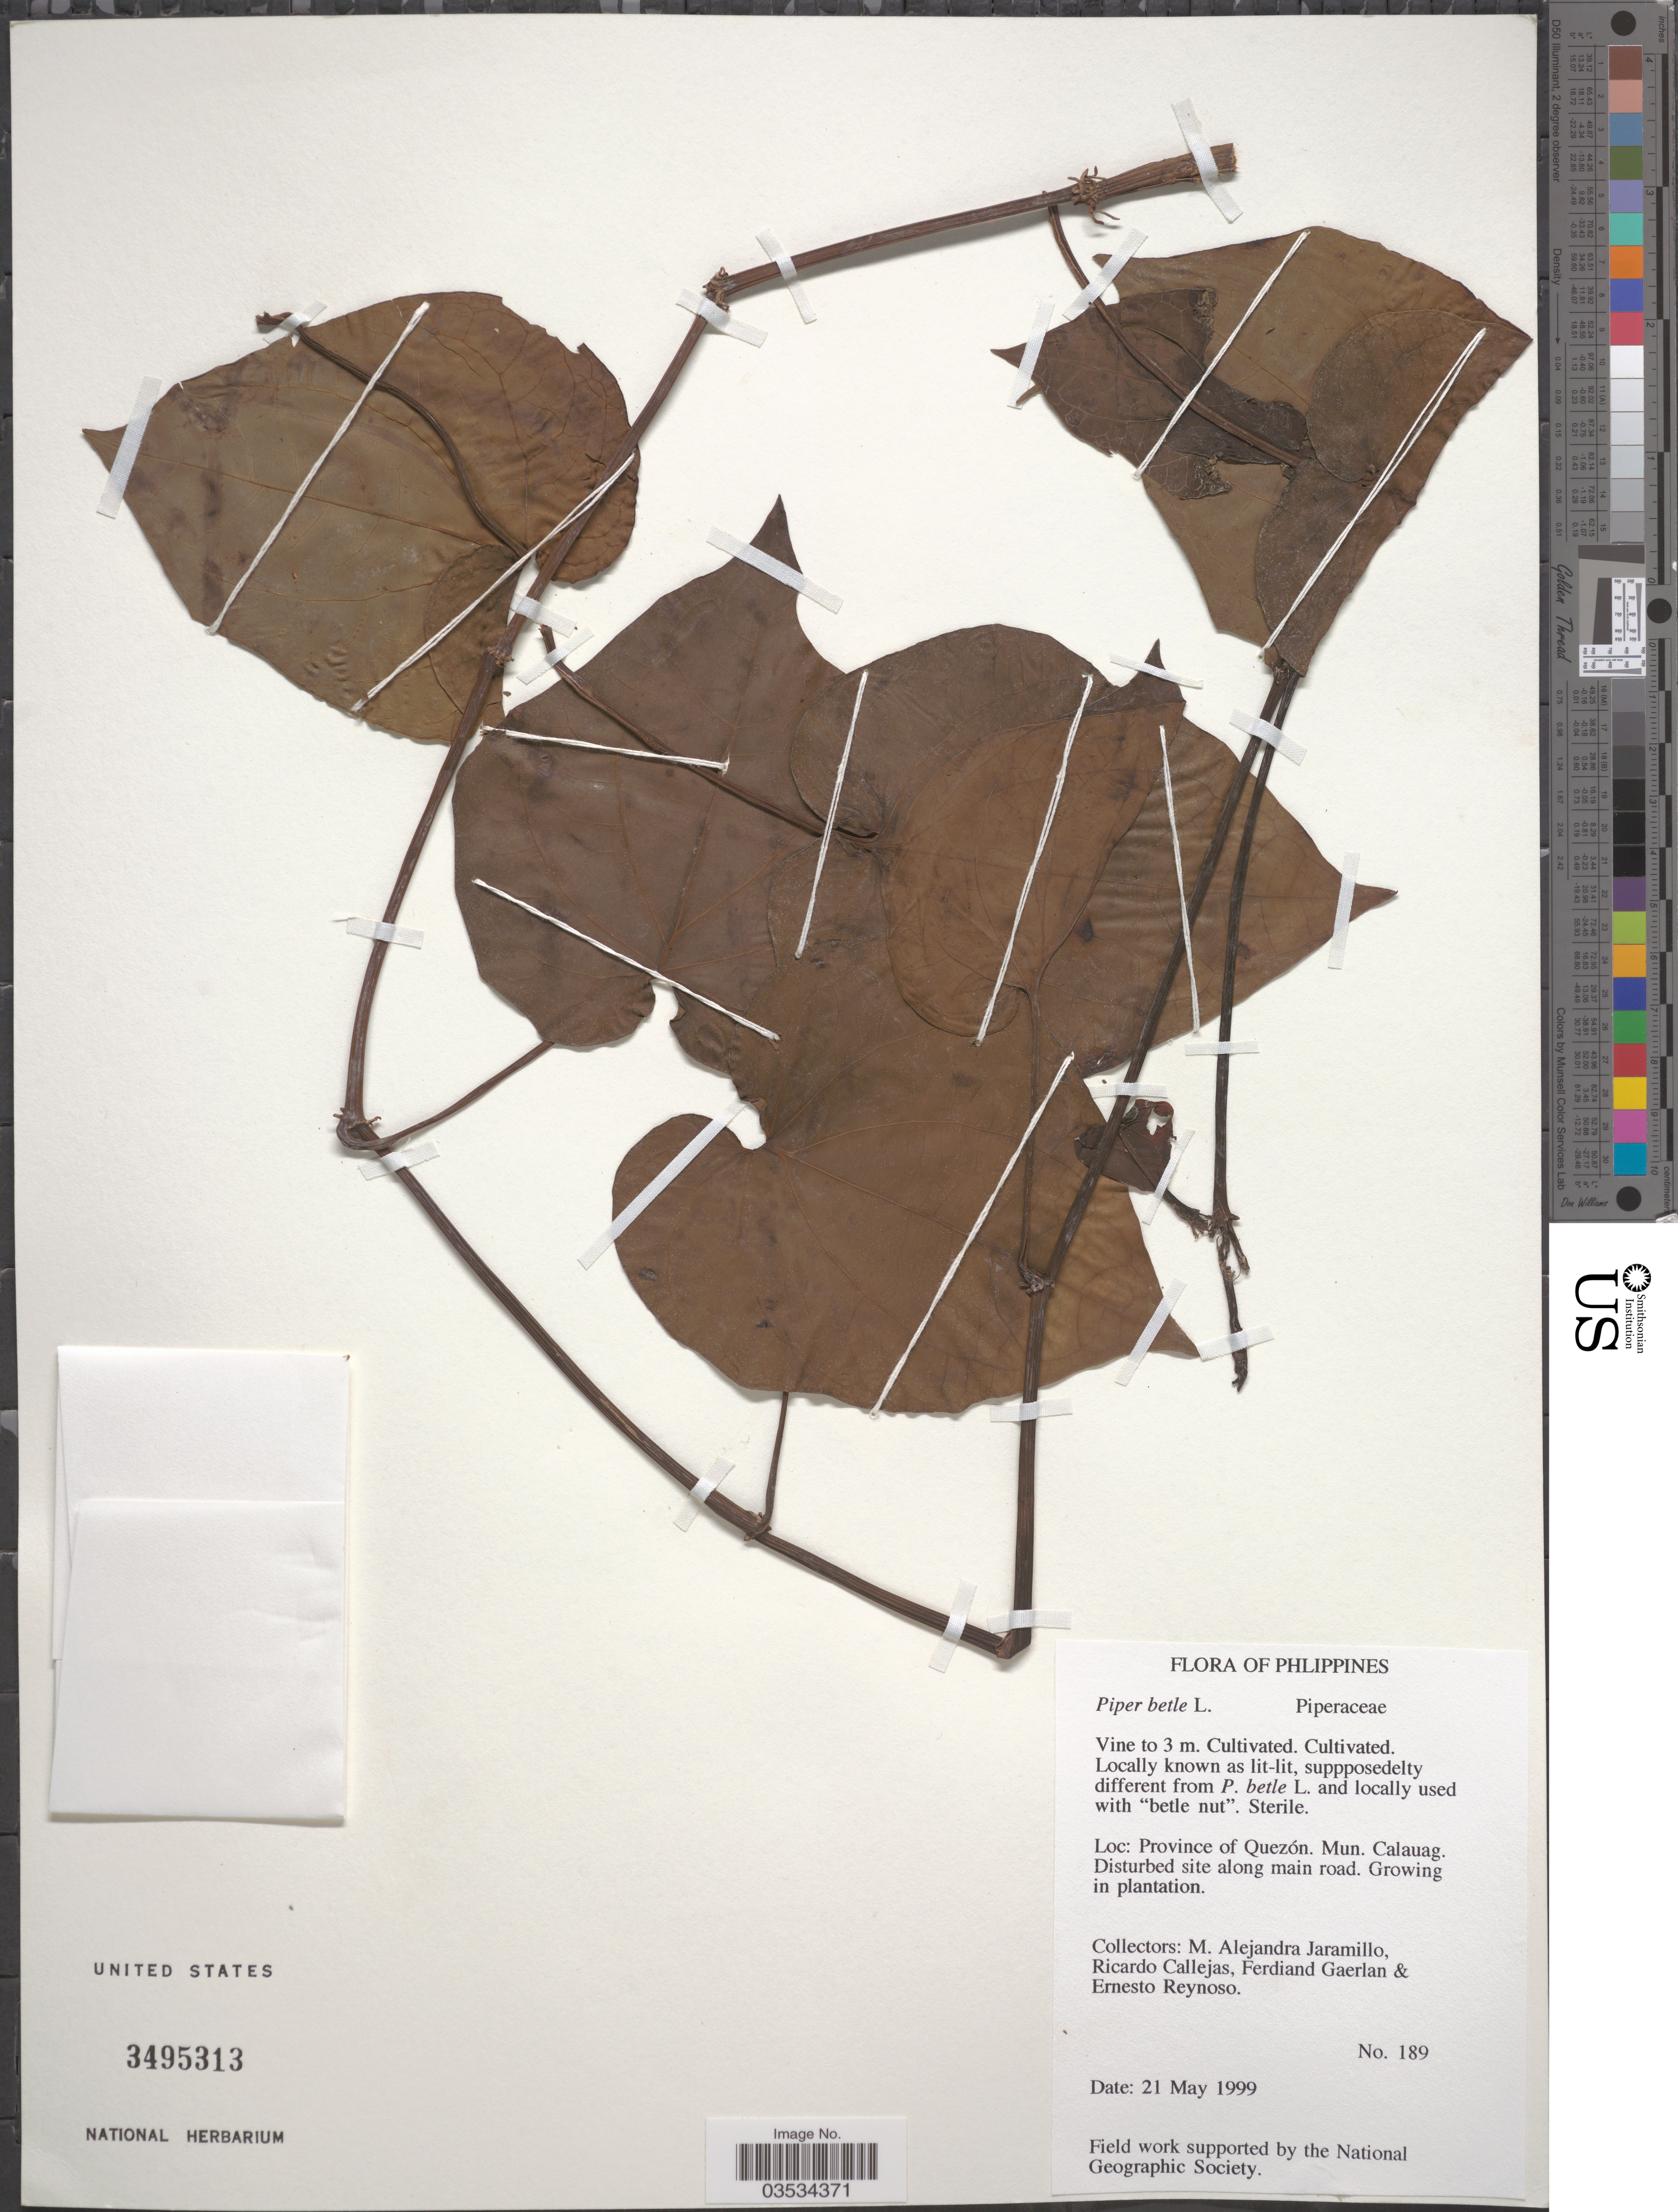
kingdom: Plantae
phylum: Tracheophyta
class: Magnoliopsida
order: Piperales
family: Piperaceae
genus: Piper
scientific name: Piper betle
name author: L.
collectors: M. A. Jaramillo, R. Callejas, F. Gaerlan & E. Reynoso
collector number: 189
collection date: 1999-05-21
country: Philippines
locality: Province of Quezón. Mun. Calauag.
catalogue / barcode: US 3495313